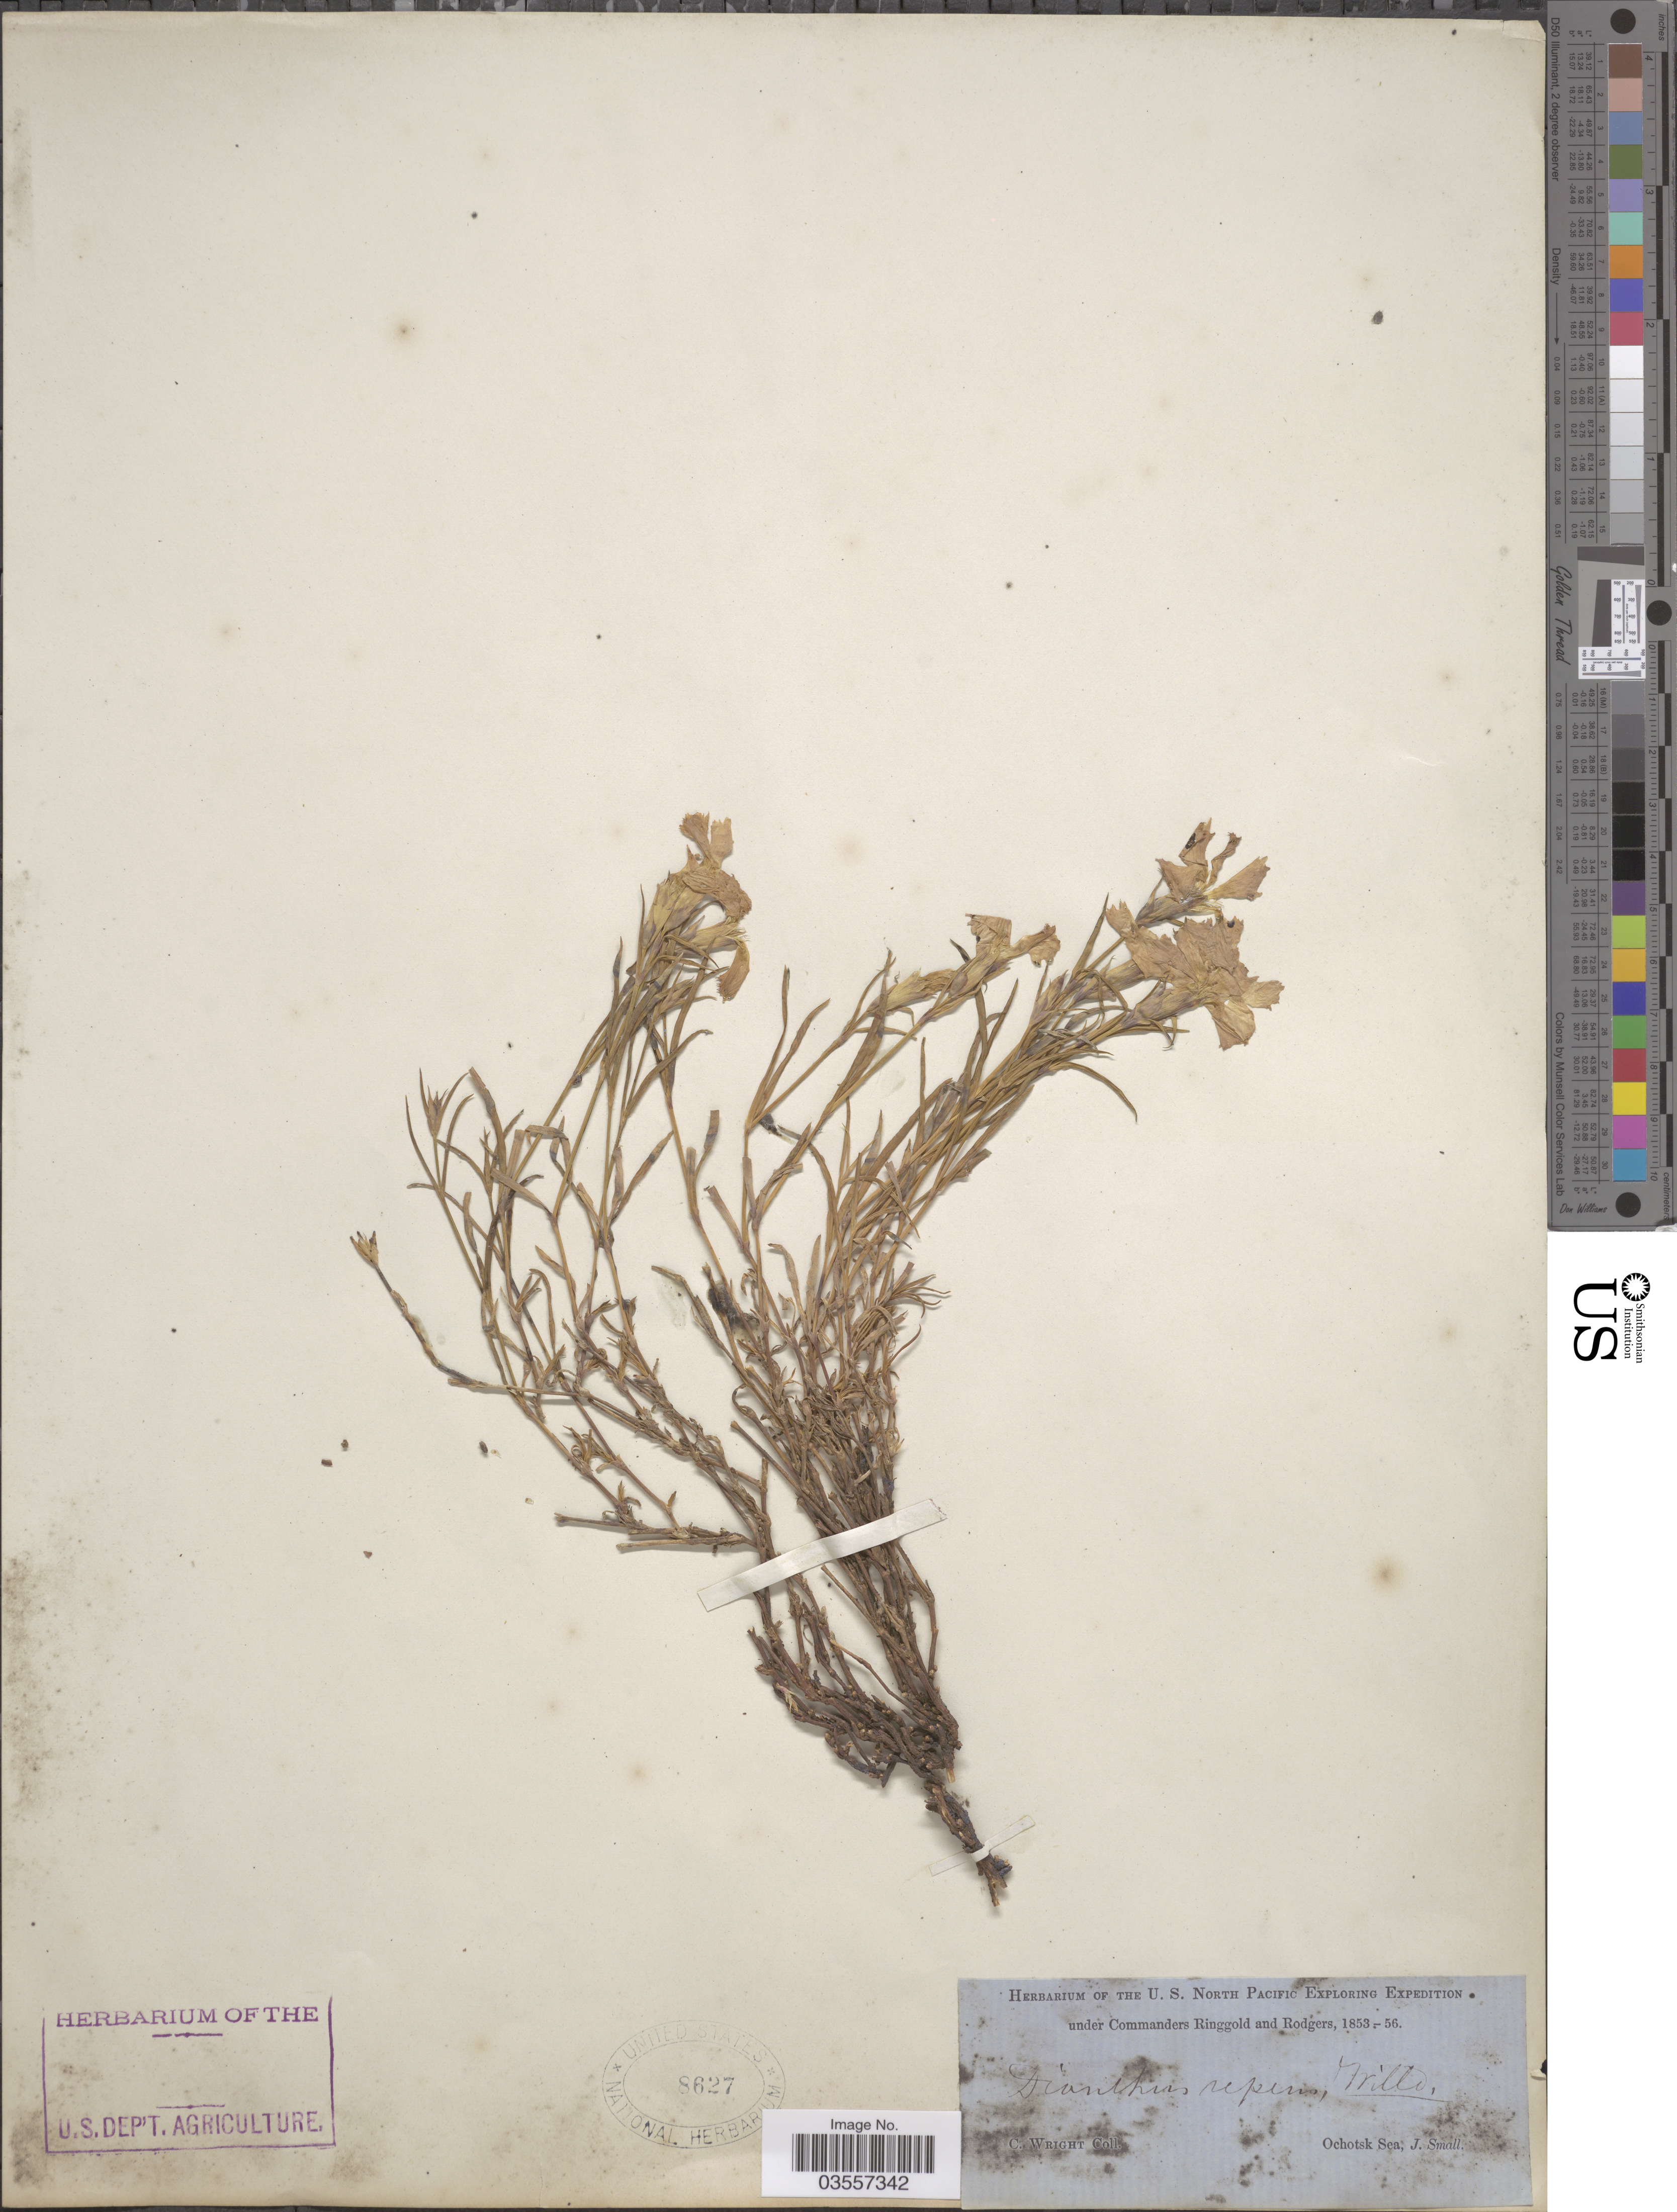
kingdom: Plantae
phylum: Tracheophyta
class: Magnoliopsida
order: Caryophyllales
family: Caryophyllaceae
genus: Dianthus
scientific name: Dianthus repens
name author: L.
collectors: C. Wright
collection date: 1853/1856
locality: Ochotsk Sea.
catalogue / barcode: US 8627